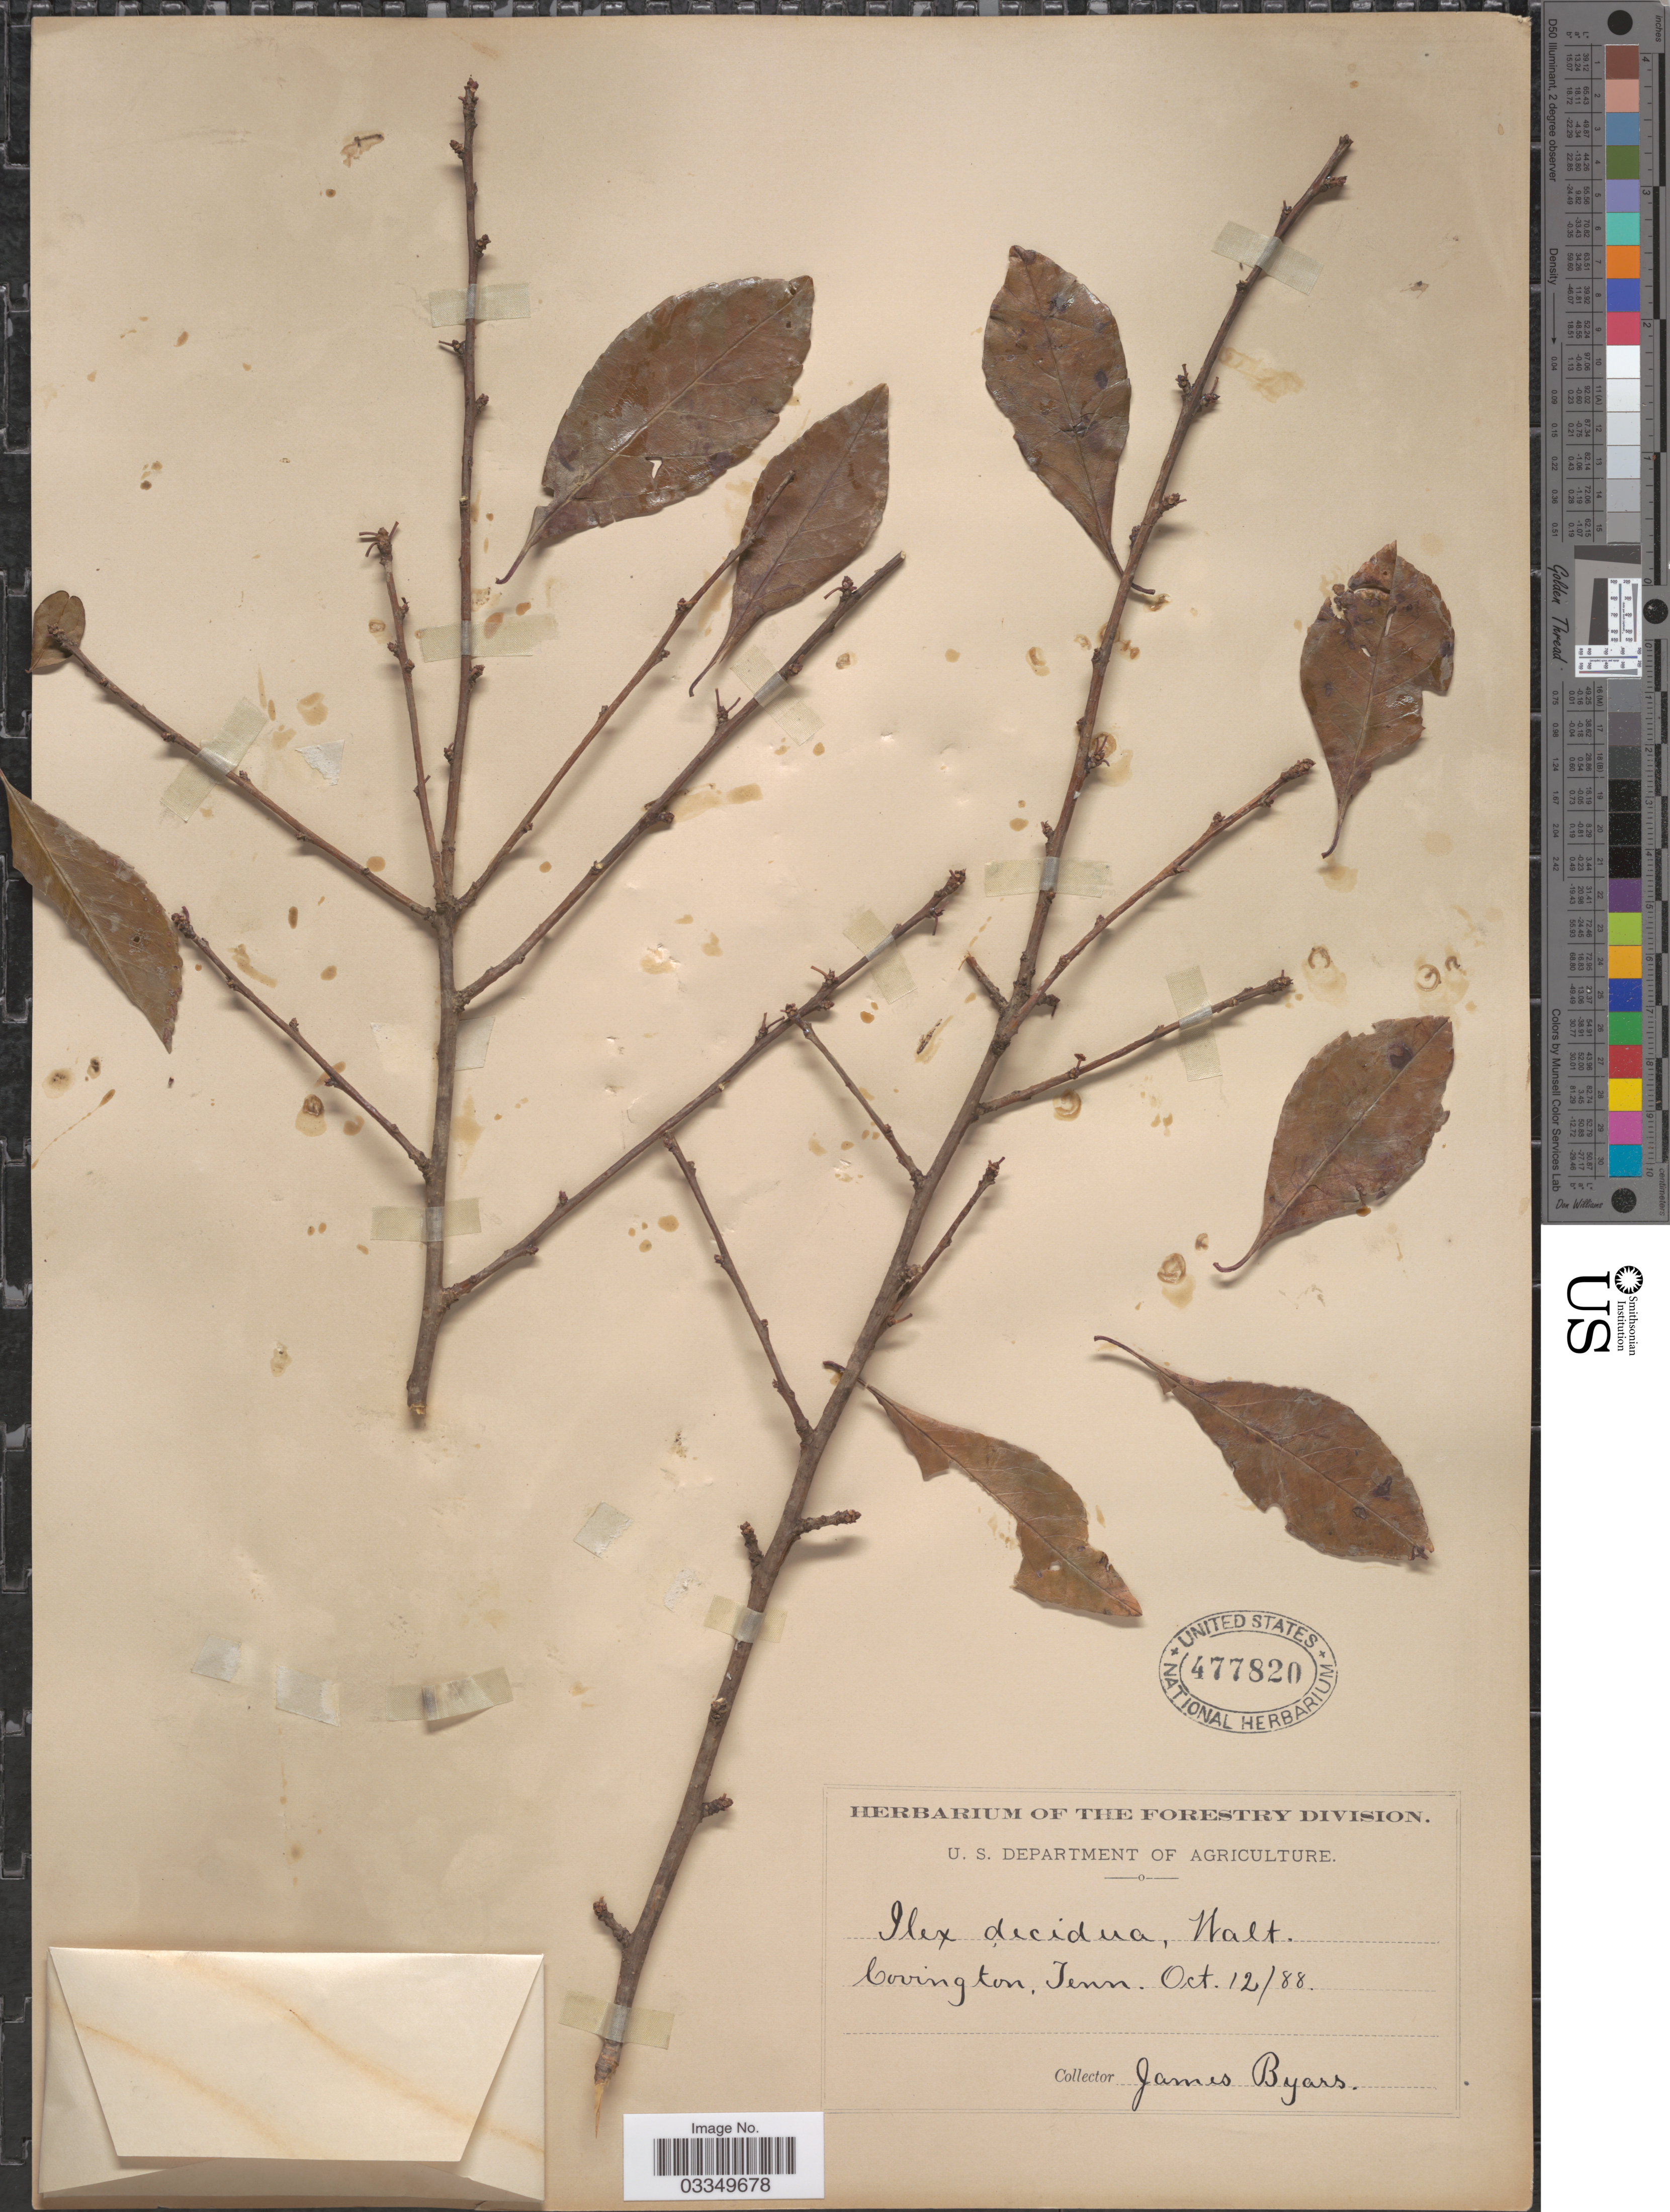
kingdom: Plantae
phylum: Tracheophyta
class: Magnoliopsida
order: Aquifoliales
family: Aquifoliaceae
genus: Ilex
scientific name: Ilex decidua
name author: Walter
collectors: J. Byars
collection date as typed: Transcribed d/m/y: 12/10/88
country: United States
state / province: Tennessee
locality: Covington.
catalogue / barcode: US 477820